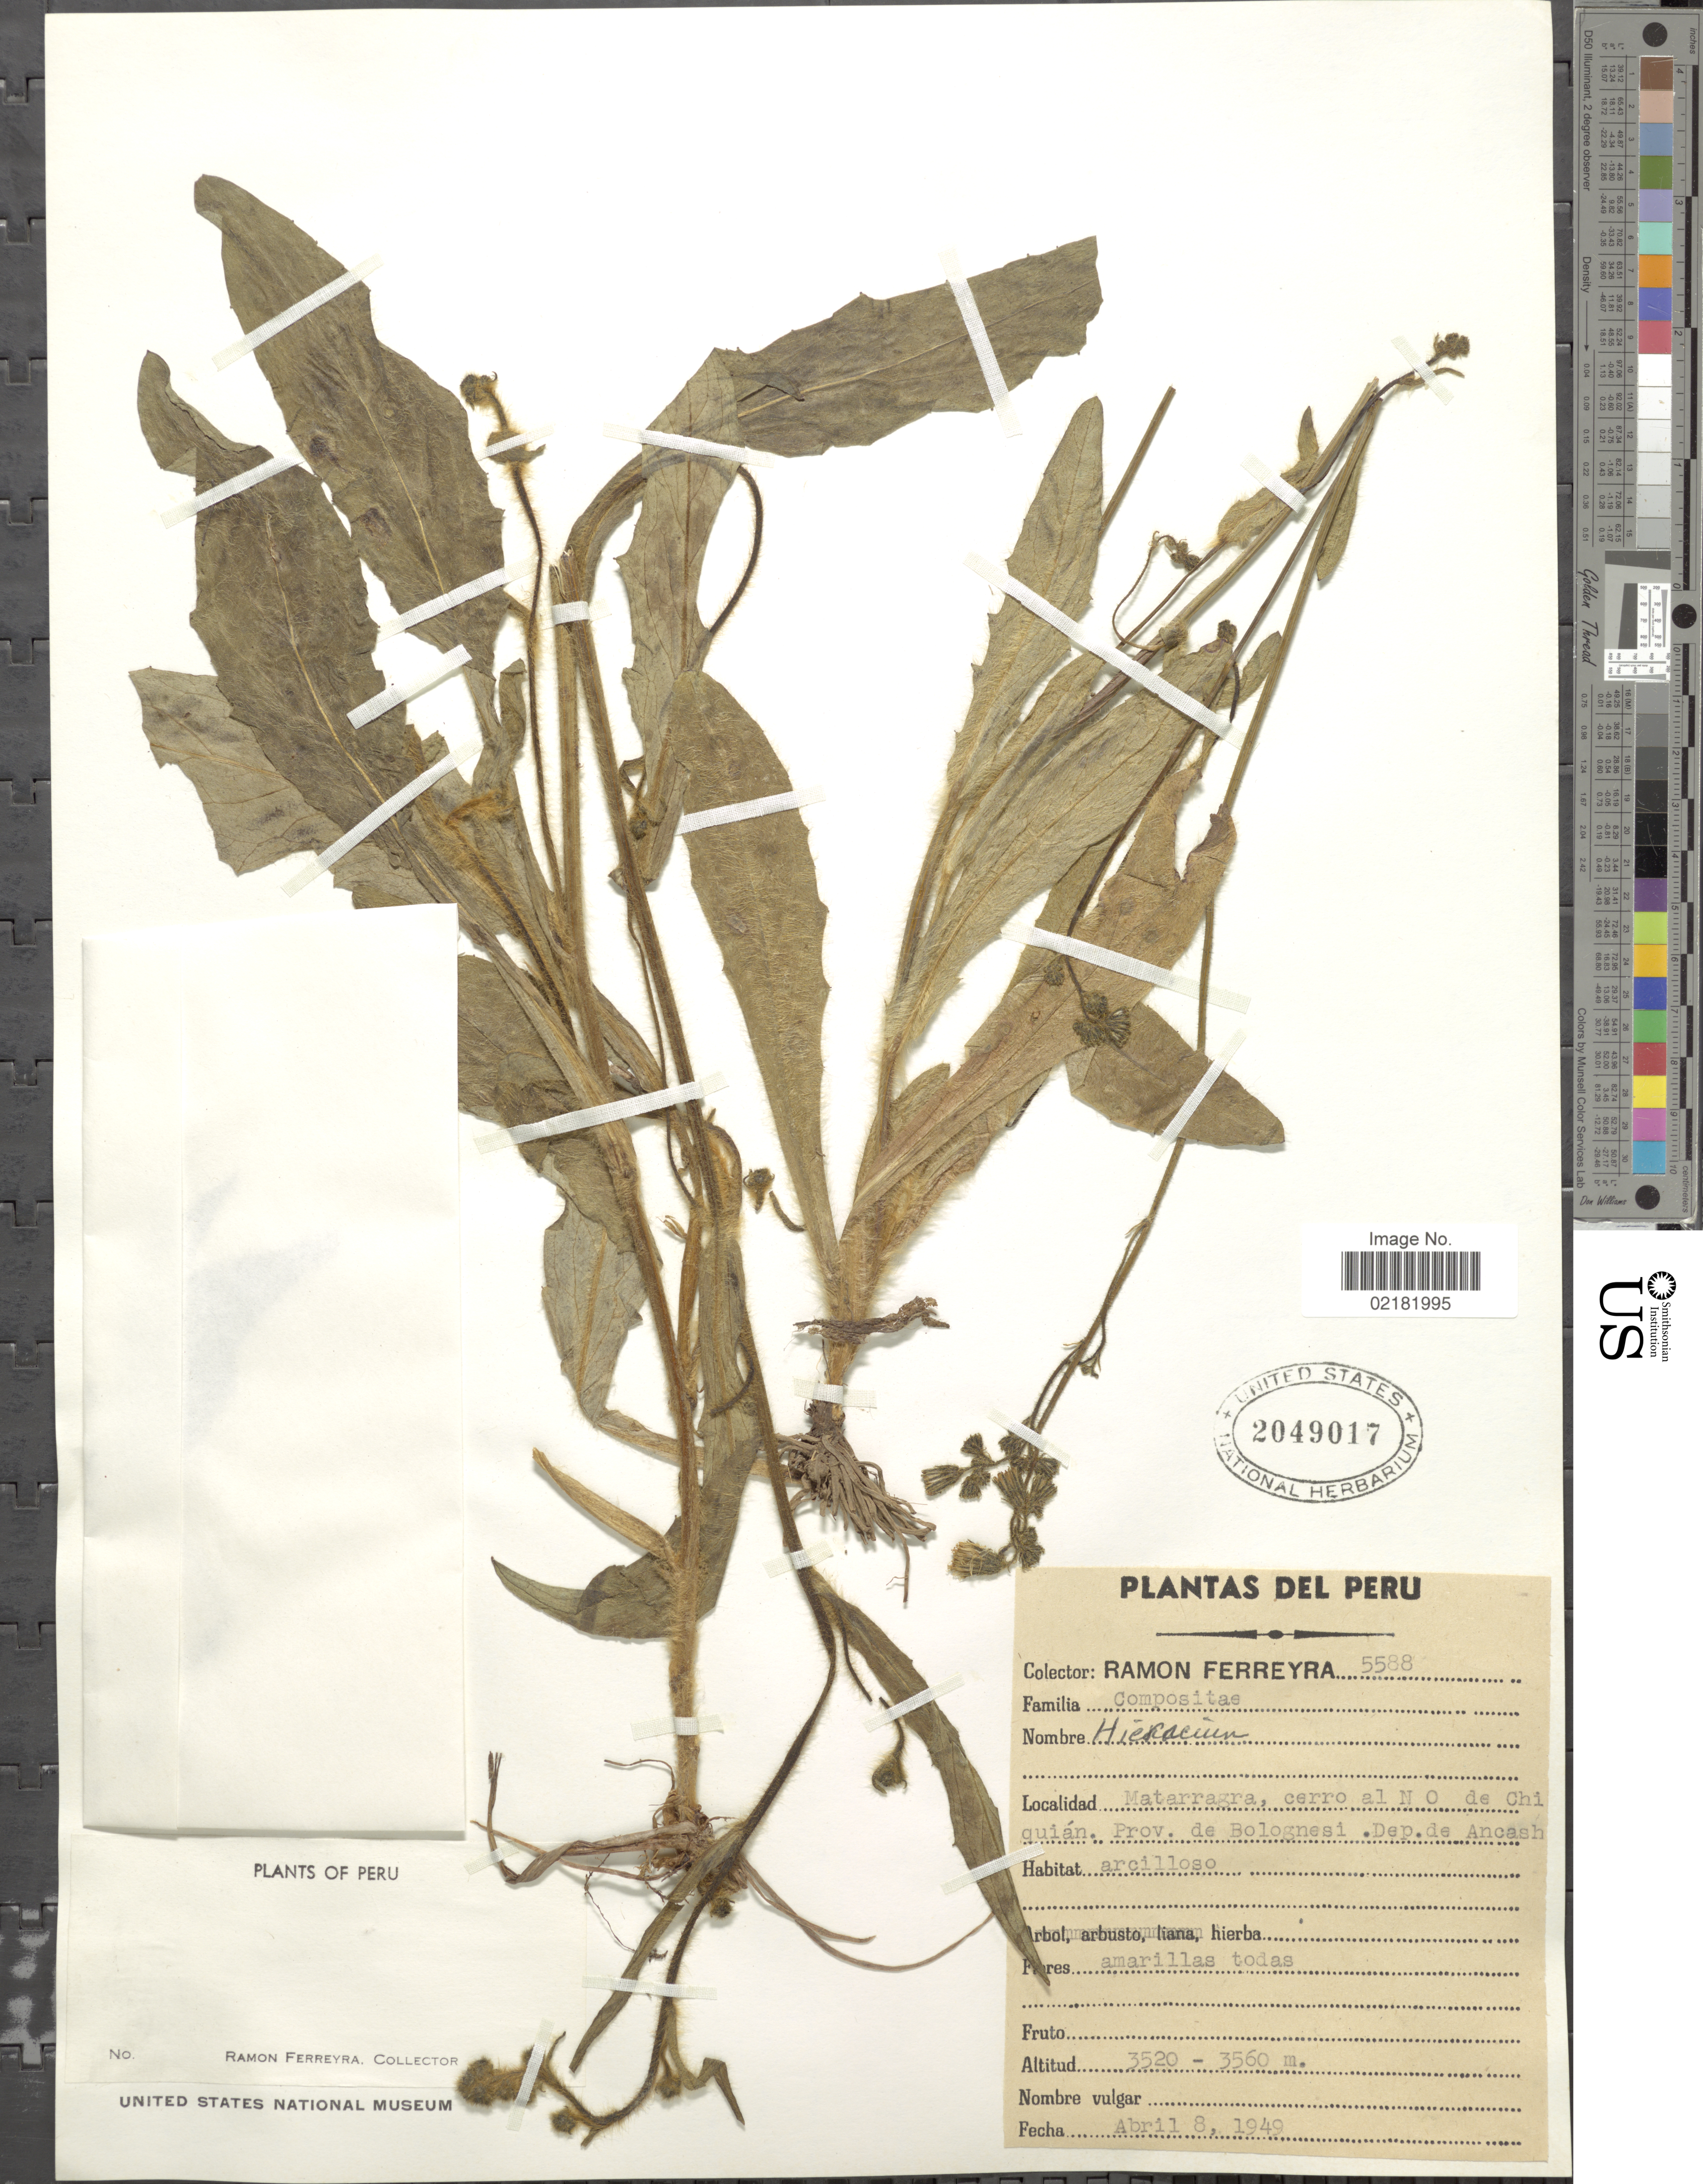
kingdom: Plantae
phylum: Tracheophyta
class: Magnoliopsida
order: Asterales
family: Asteraceae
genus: Hieracium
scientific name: Hieracium repandulare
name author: Druce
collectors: R. A. Ferreyra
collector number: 5588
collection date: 1949-04-08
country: Peru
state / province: Ancash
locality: Matarragra, cerro N O de Chiquian, Prov. de Bolognesi.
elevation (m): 3520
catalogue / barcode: US 2049017